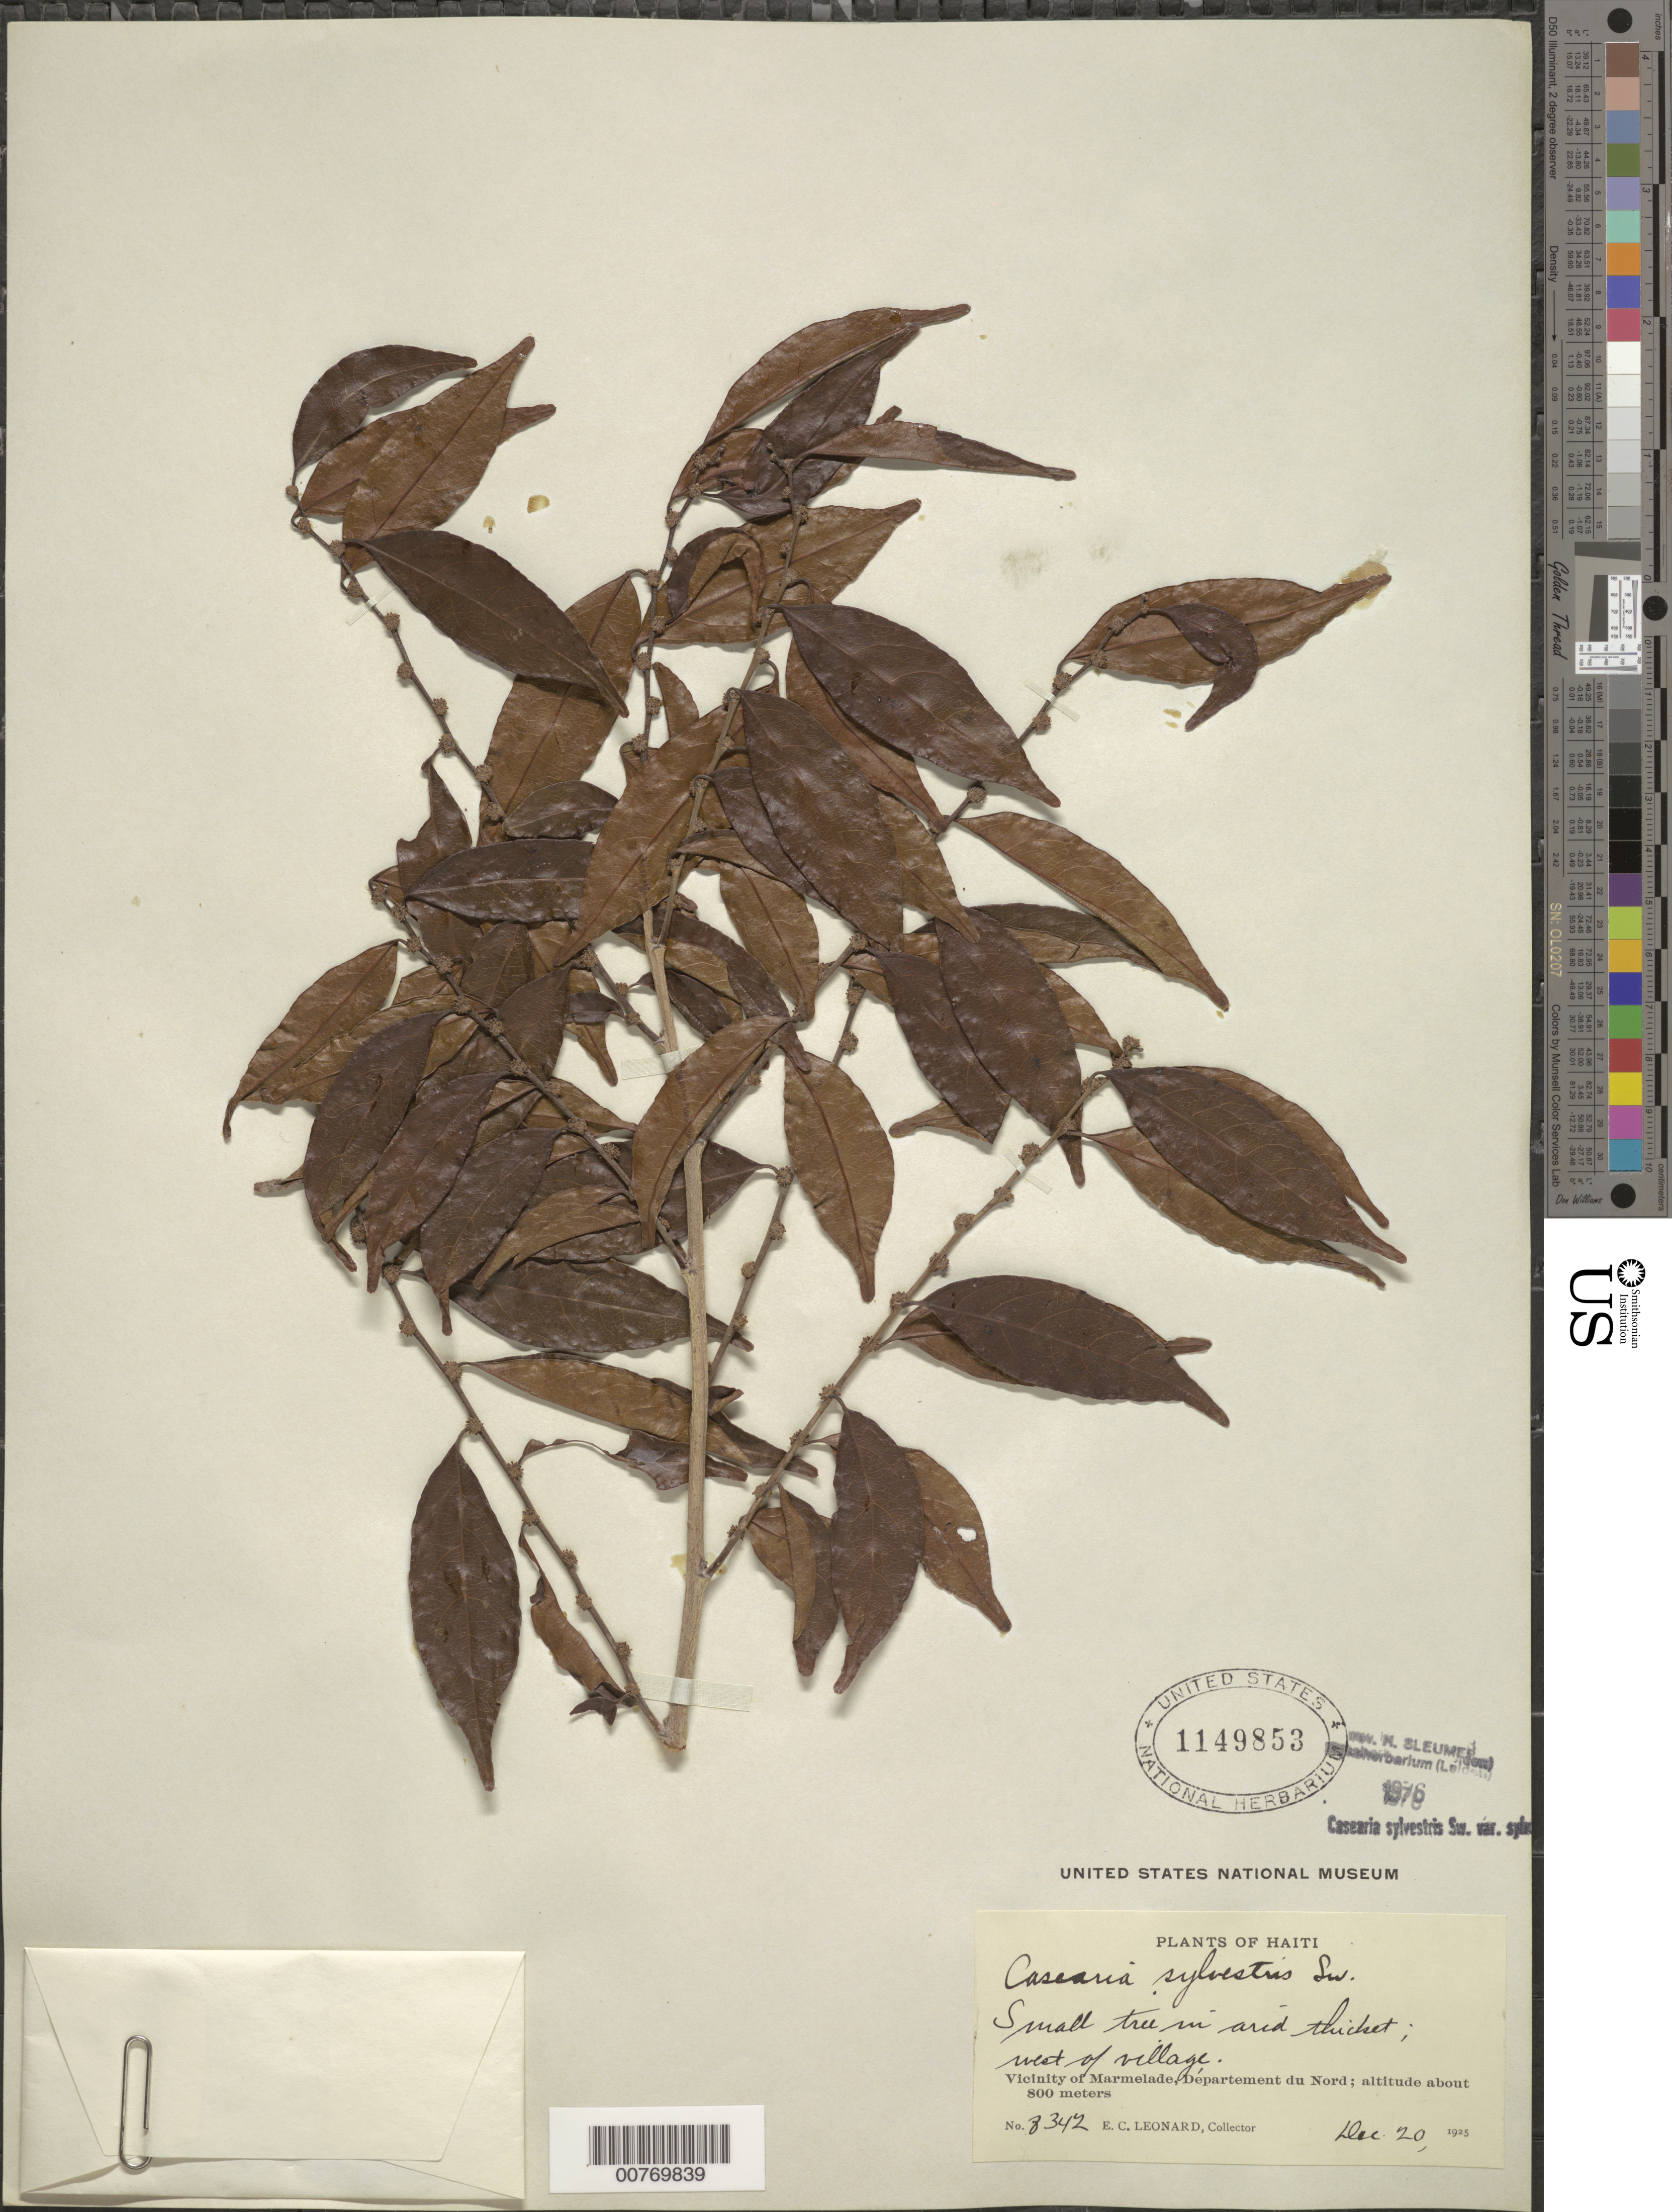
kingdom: Plantae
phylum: Tracheophyta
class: Magnoliopsida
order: Malpighiales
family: Salicaceae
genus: Casearia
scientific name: Casearia sylvestris var. sylvestris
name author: Sw.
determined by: Sleumer, H. O.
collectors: E. C. Leonard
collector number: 8342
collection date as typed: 20 Dec 1925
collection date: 1925-12-20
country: Haiti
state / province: Nord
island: Hispaniola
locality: Vicinity of Marmelade, Department of Nord.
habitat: Arid thicket west of village.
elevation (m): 800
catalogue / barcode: US 1149853